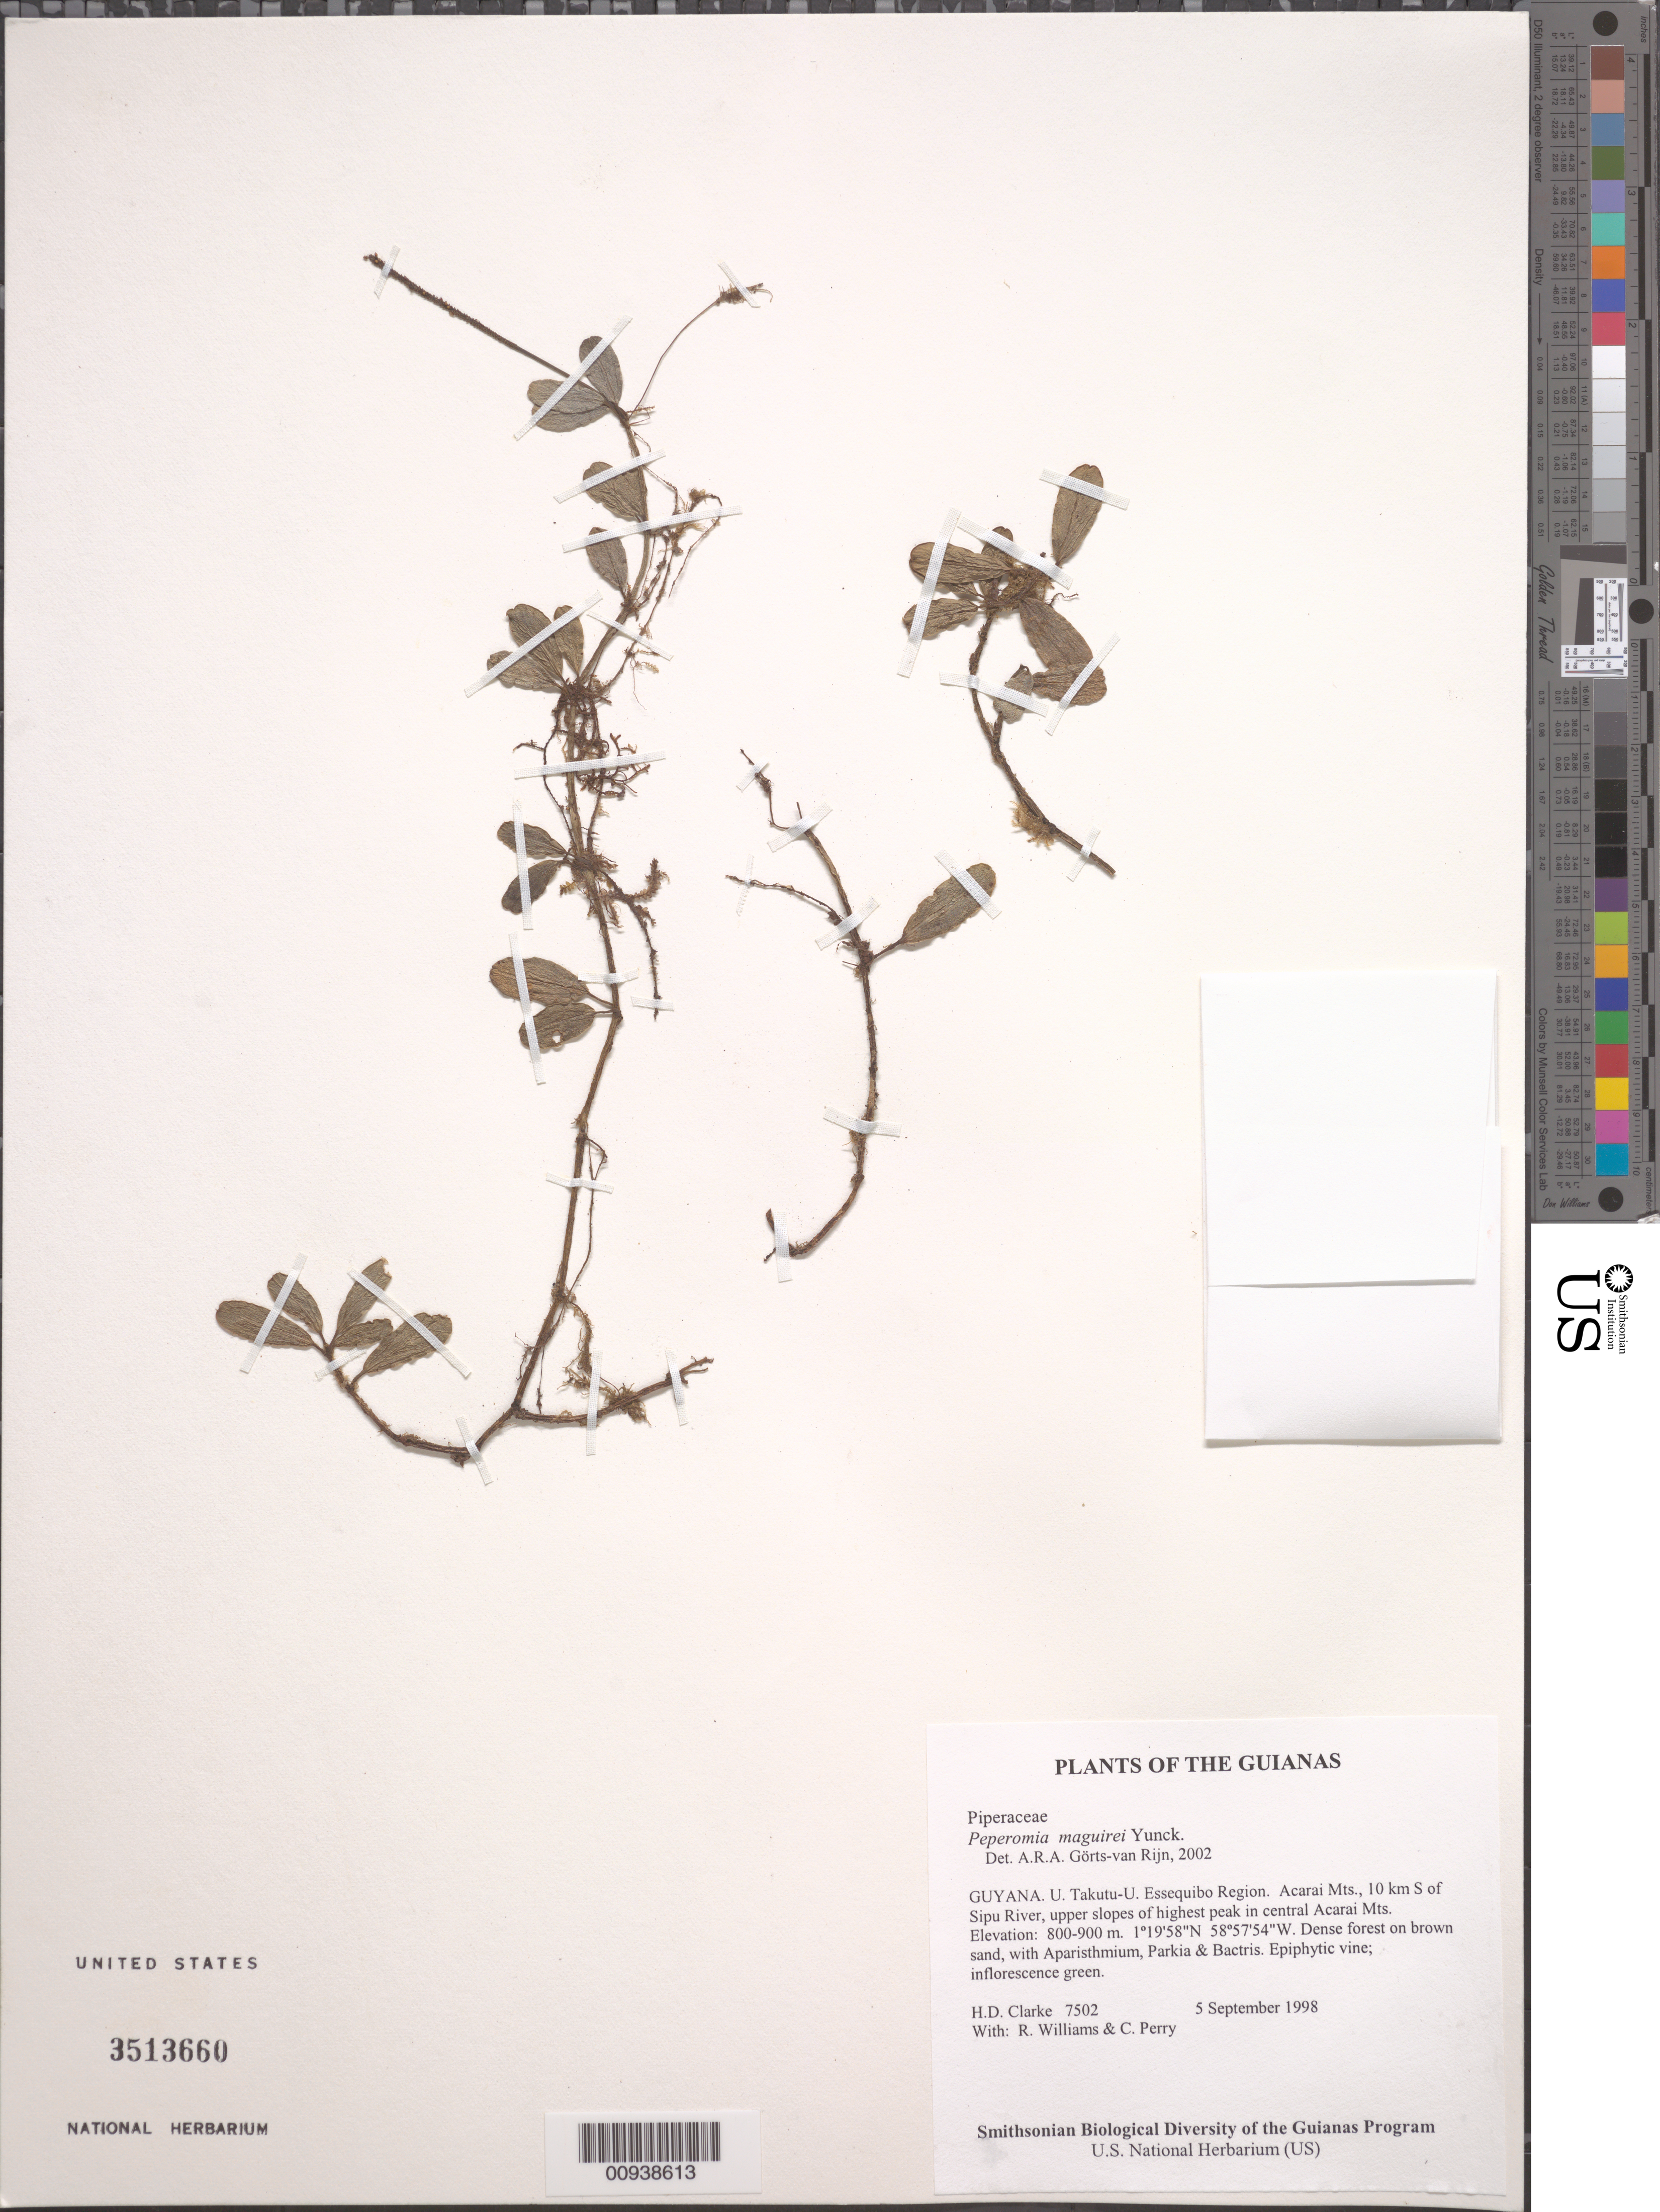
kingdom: Plantae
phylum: Tracheophyta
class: Magnoliopsida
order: Piperales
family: Piperaceae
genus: Peperomia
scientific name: Peperomia maguirei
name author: Yunck.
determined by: Görts-van Rijn, A. R. A.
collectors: H. D. Clarke, R. Williams & C. Perry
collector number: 7502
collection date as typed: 5 September 1998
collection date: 1998-09-05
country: Guyana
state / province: U. Takutu-U. Essequibo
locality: Acarai Mts., 10 km S of Sipu River, upper slopes of highest peak in central Acarai Mts.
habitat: Dense forest on brown sand, with Aparisthmium, Parkia & Bactris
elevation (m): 800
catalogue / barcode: US 3513660